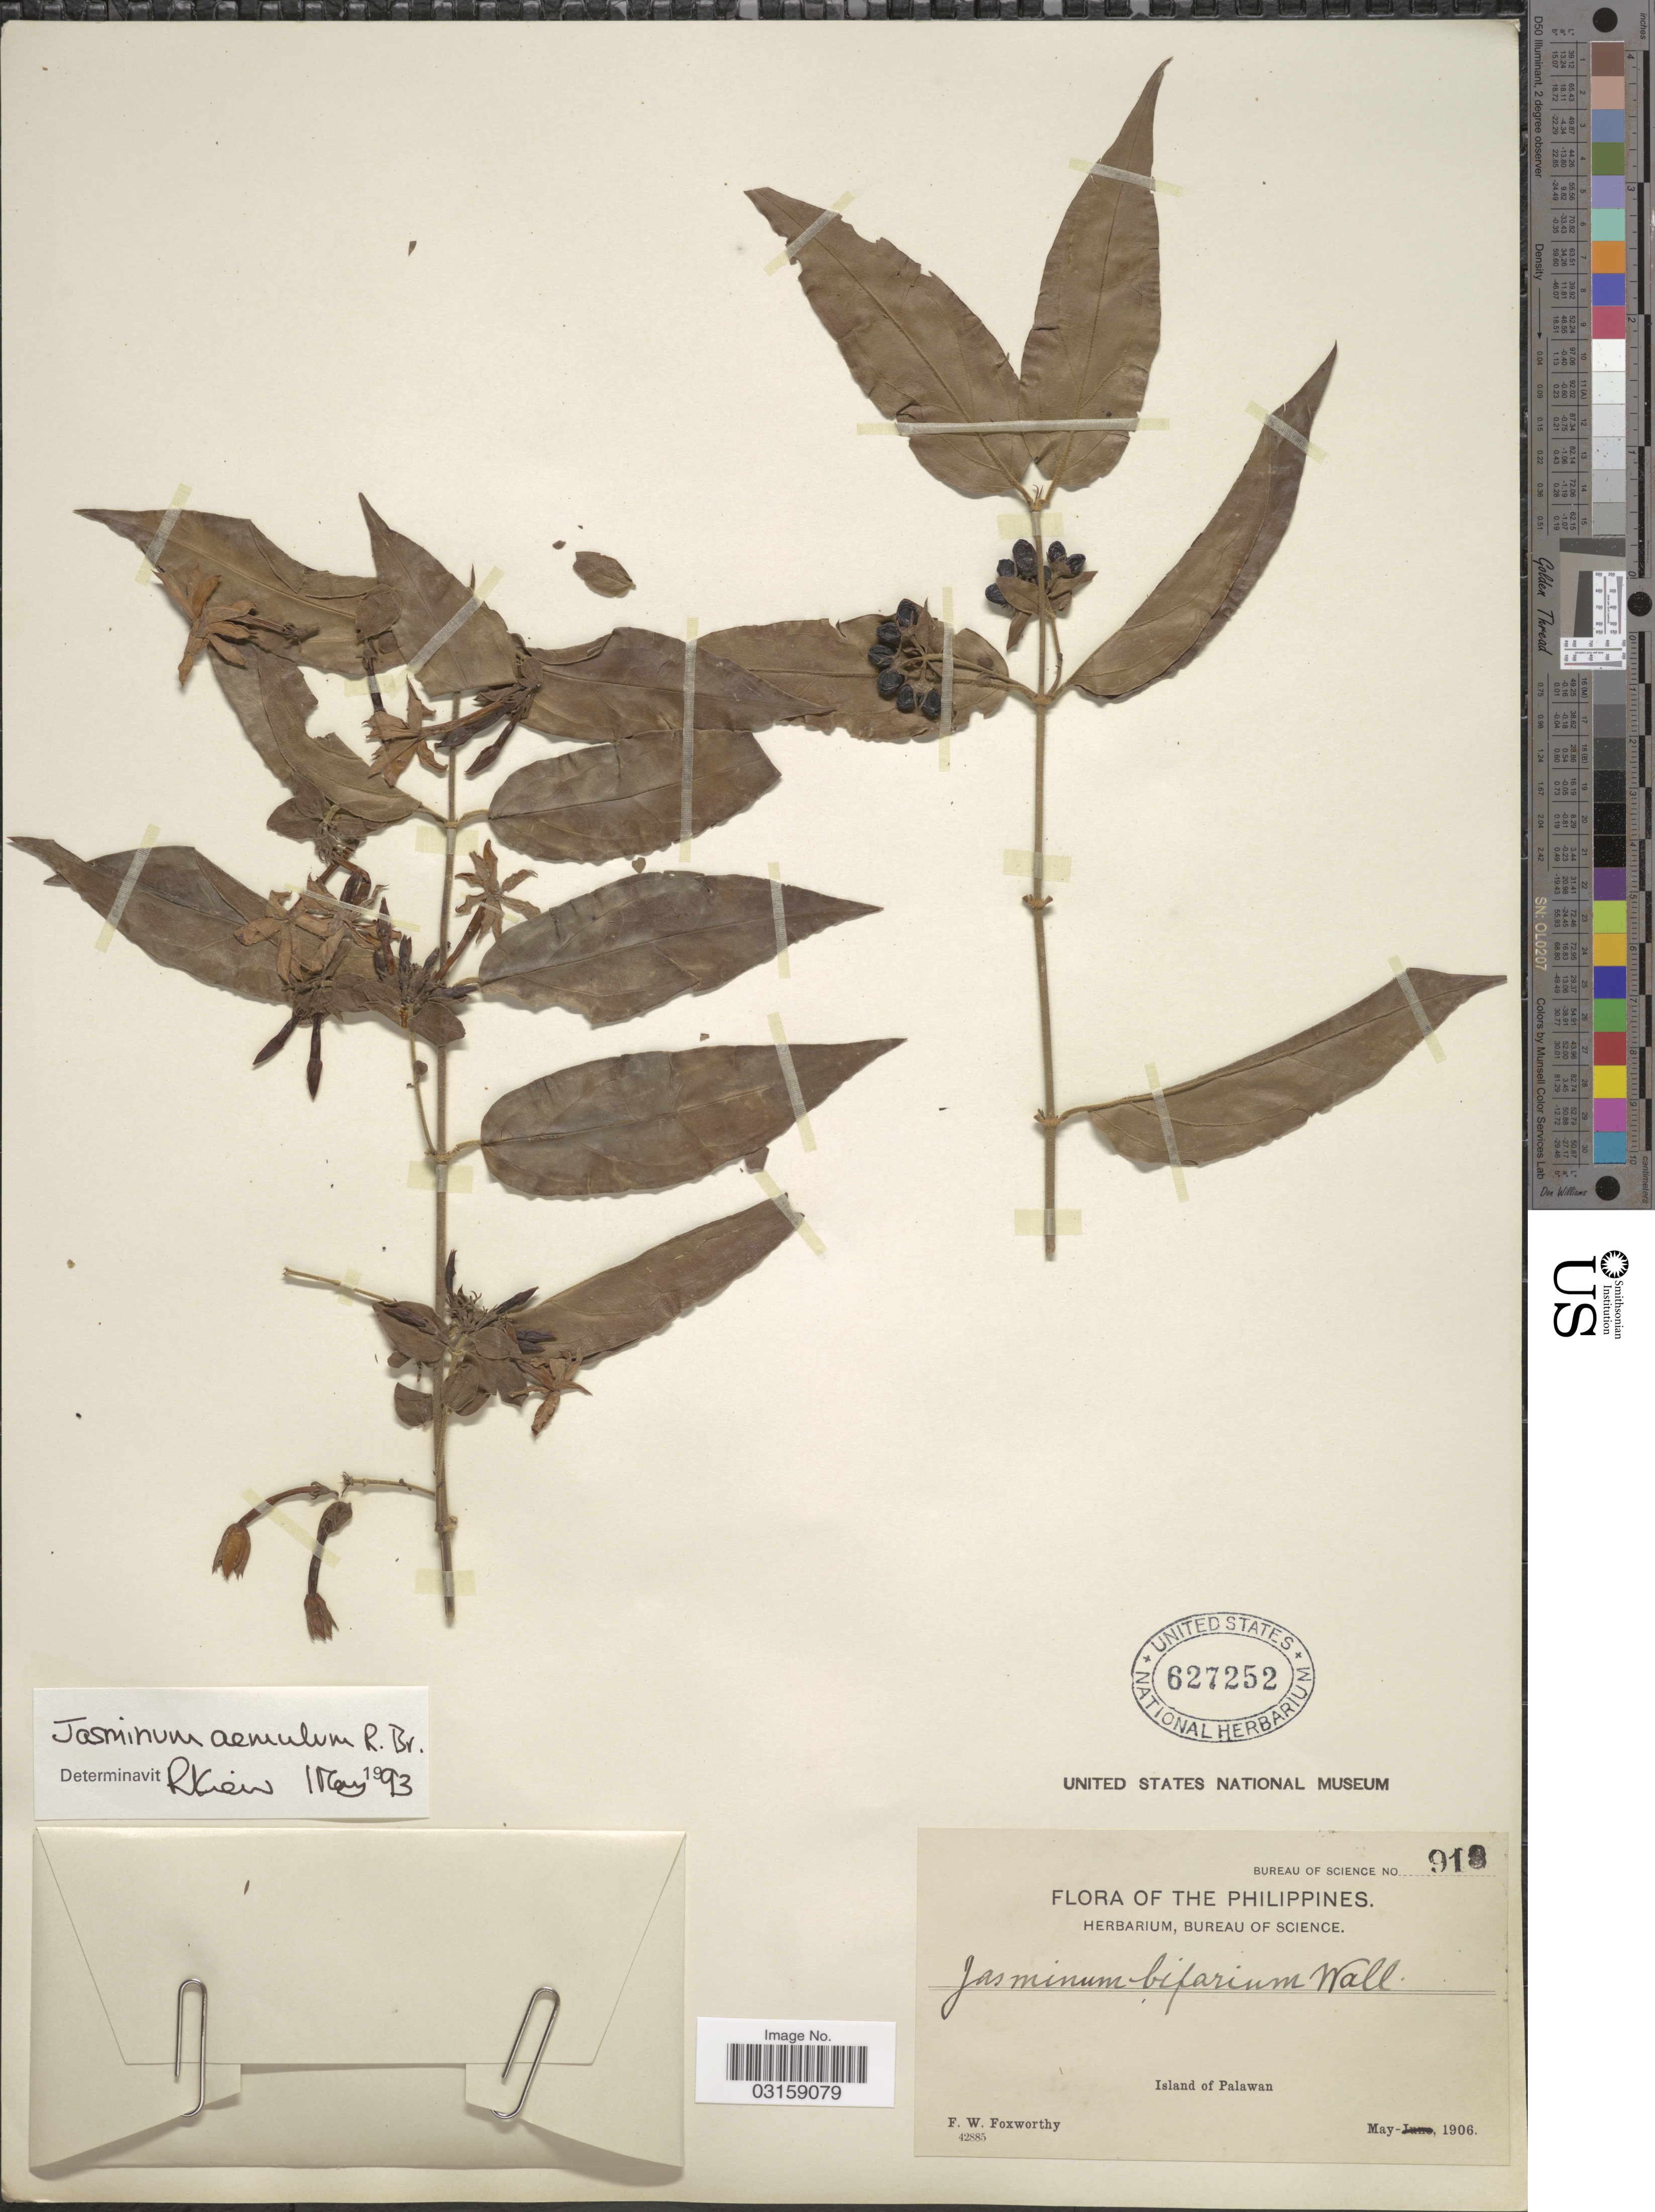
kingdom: Plantae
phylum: Tracheophyta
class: Magnoliopsida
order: Lamiales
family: Oleaceae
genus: Jasminum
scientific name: Jasminum elongatum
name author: (P.J. Bergius) Willd.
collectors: F. W. Foxworthy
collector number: Bureau of Science 913*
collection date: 1906-05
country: Philippines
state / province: Mimaropa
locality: Island of Palawan.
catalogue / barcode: US 627252